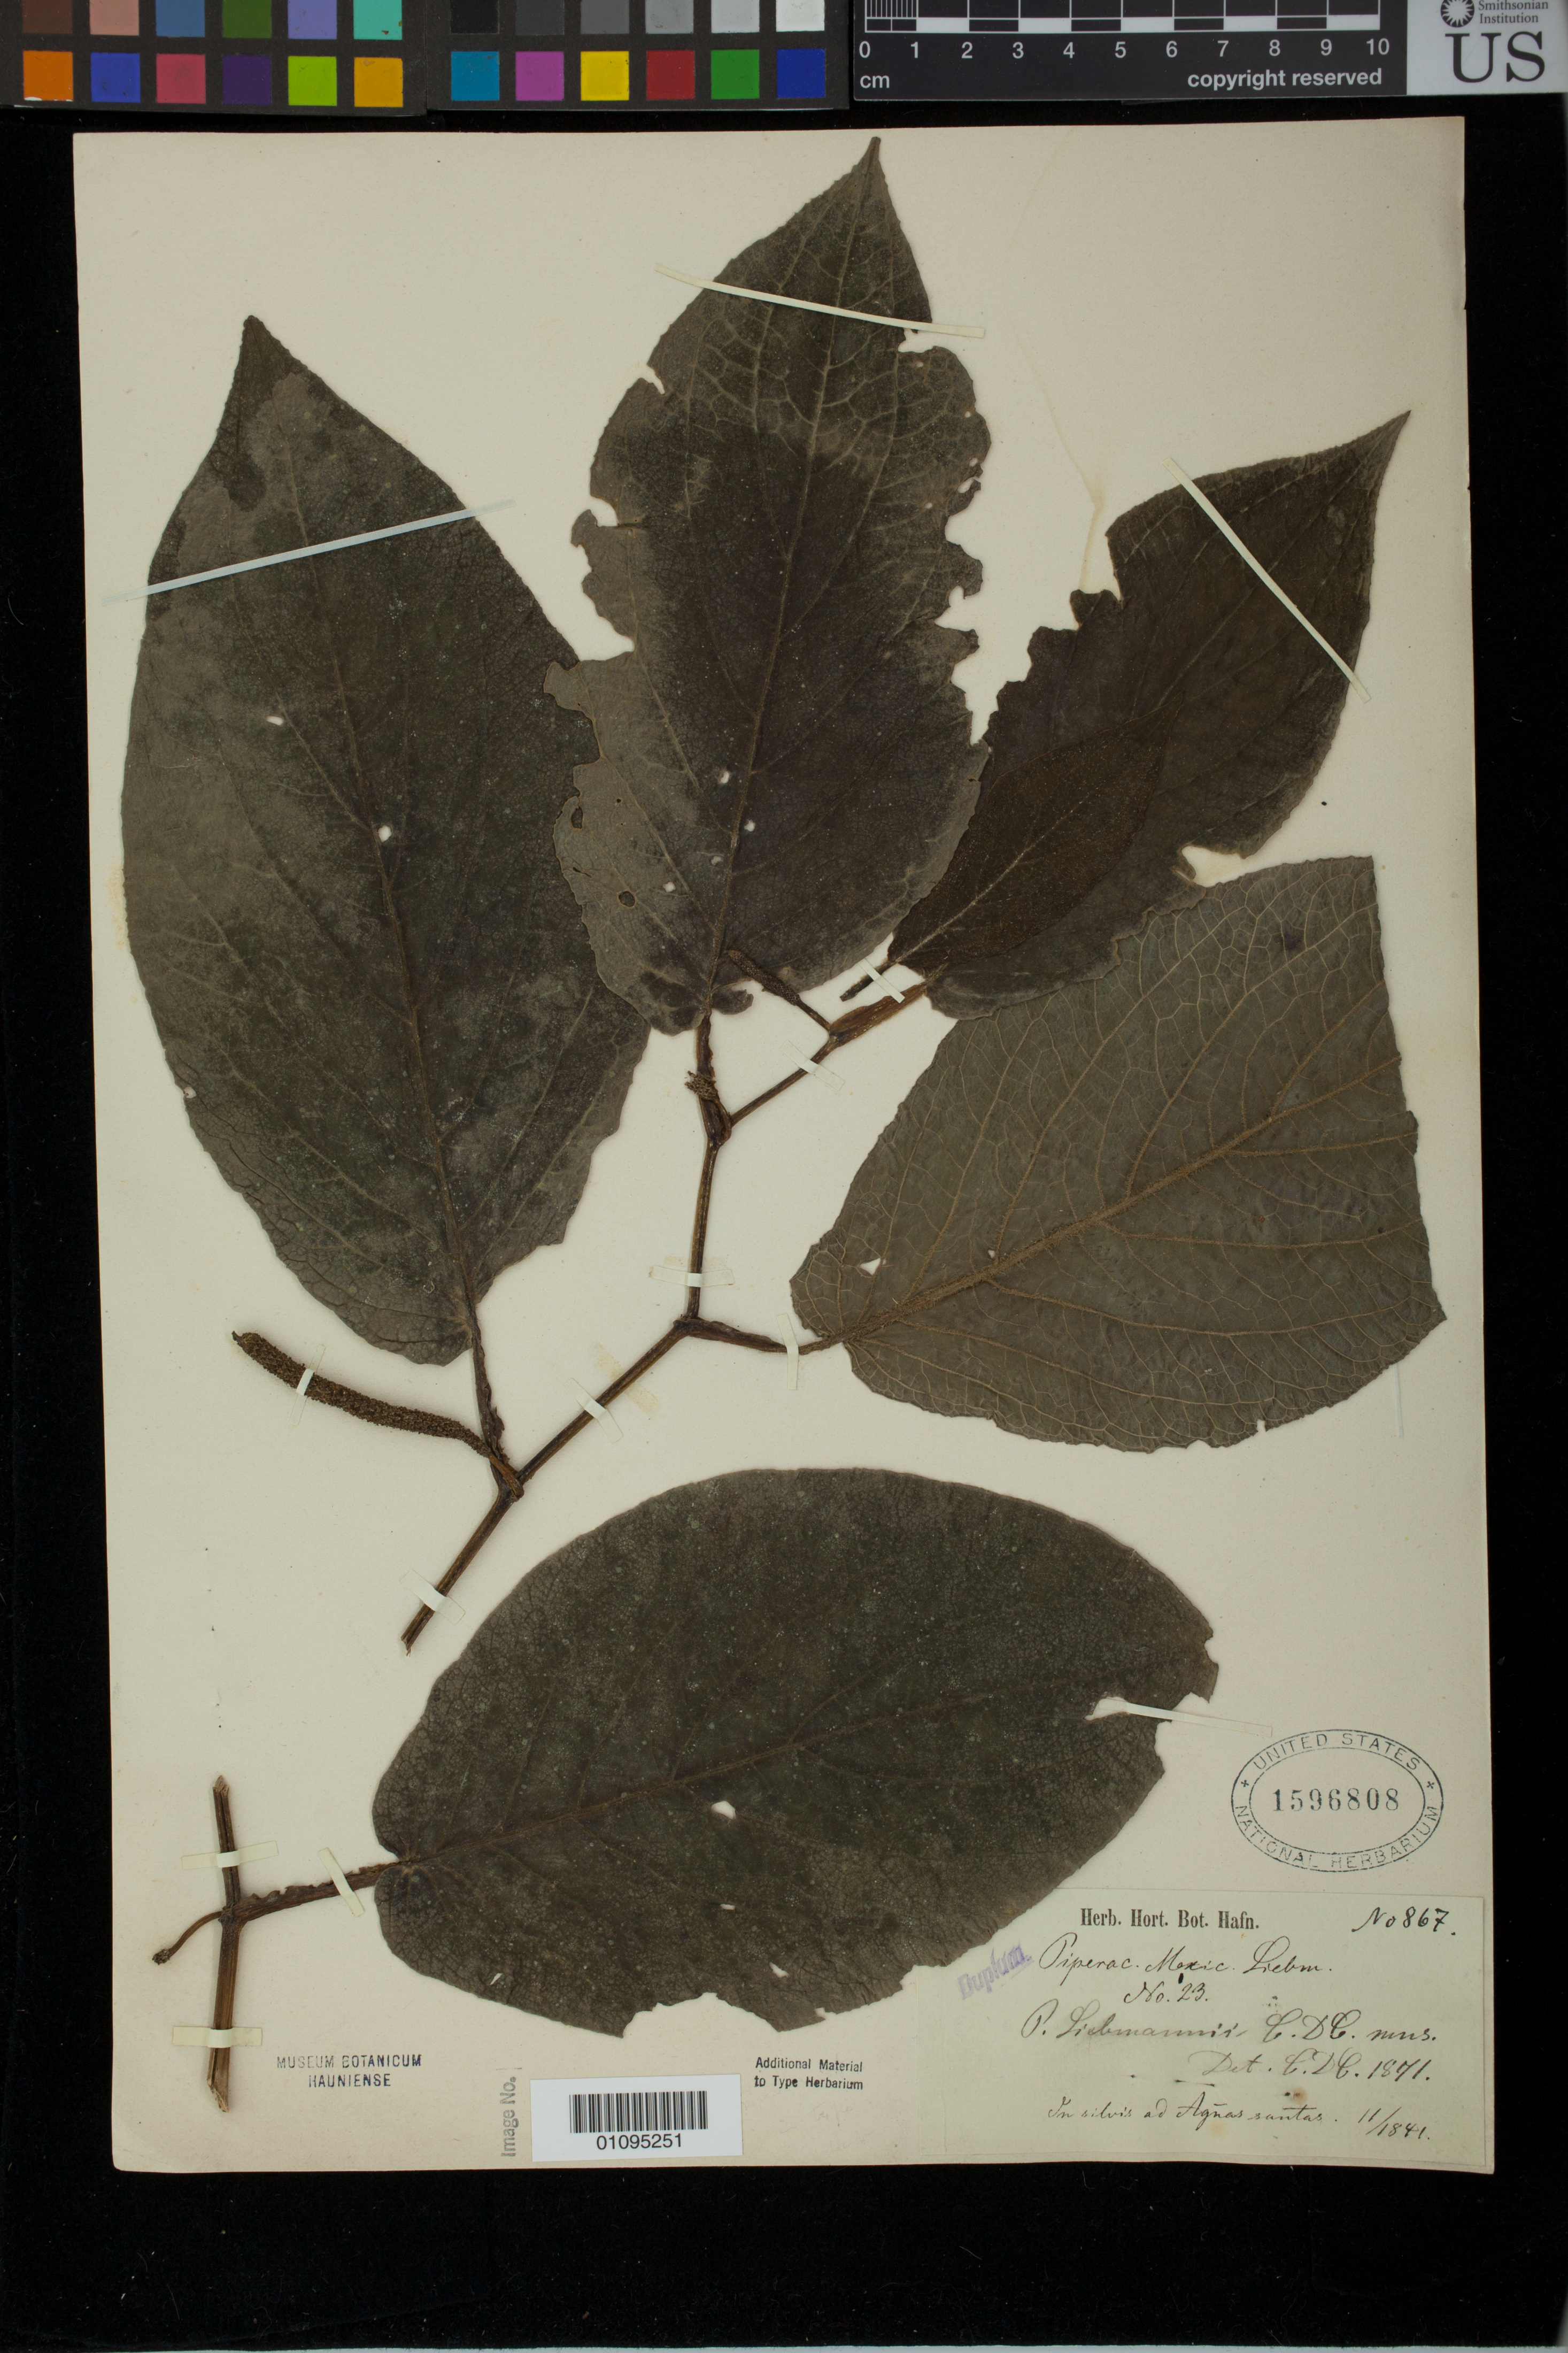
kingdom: Plantae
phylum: Tracheophyta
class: Magnoliopsida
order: Piperales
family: Piperaceae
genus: Piper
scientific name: Piper liebmannii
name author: C. DC.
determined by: Candolle, A. C. P. de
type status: Isosyntype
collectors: F. M. Liebmann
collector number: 23 (867)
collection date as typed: Nov 1841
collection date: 1841-11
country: Mexico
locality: In silvis ad Agnas santas.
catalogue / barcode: US 1596808